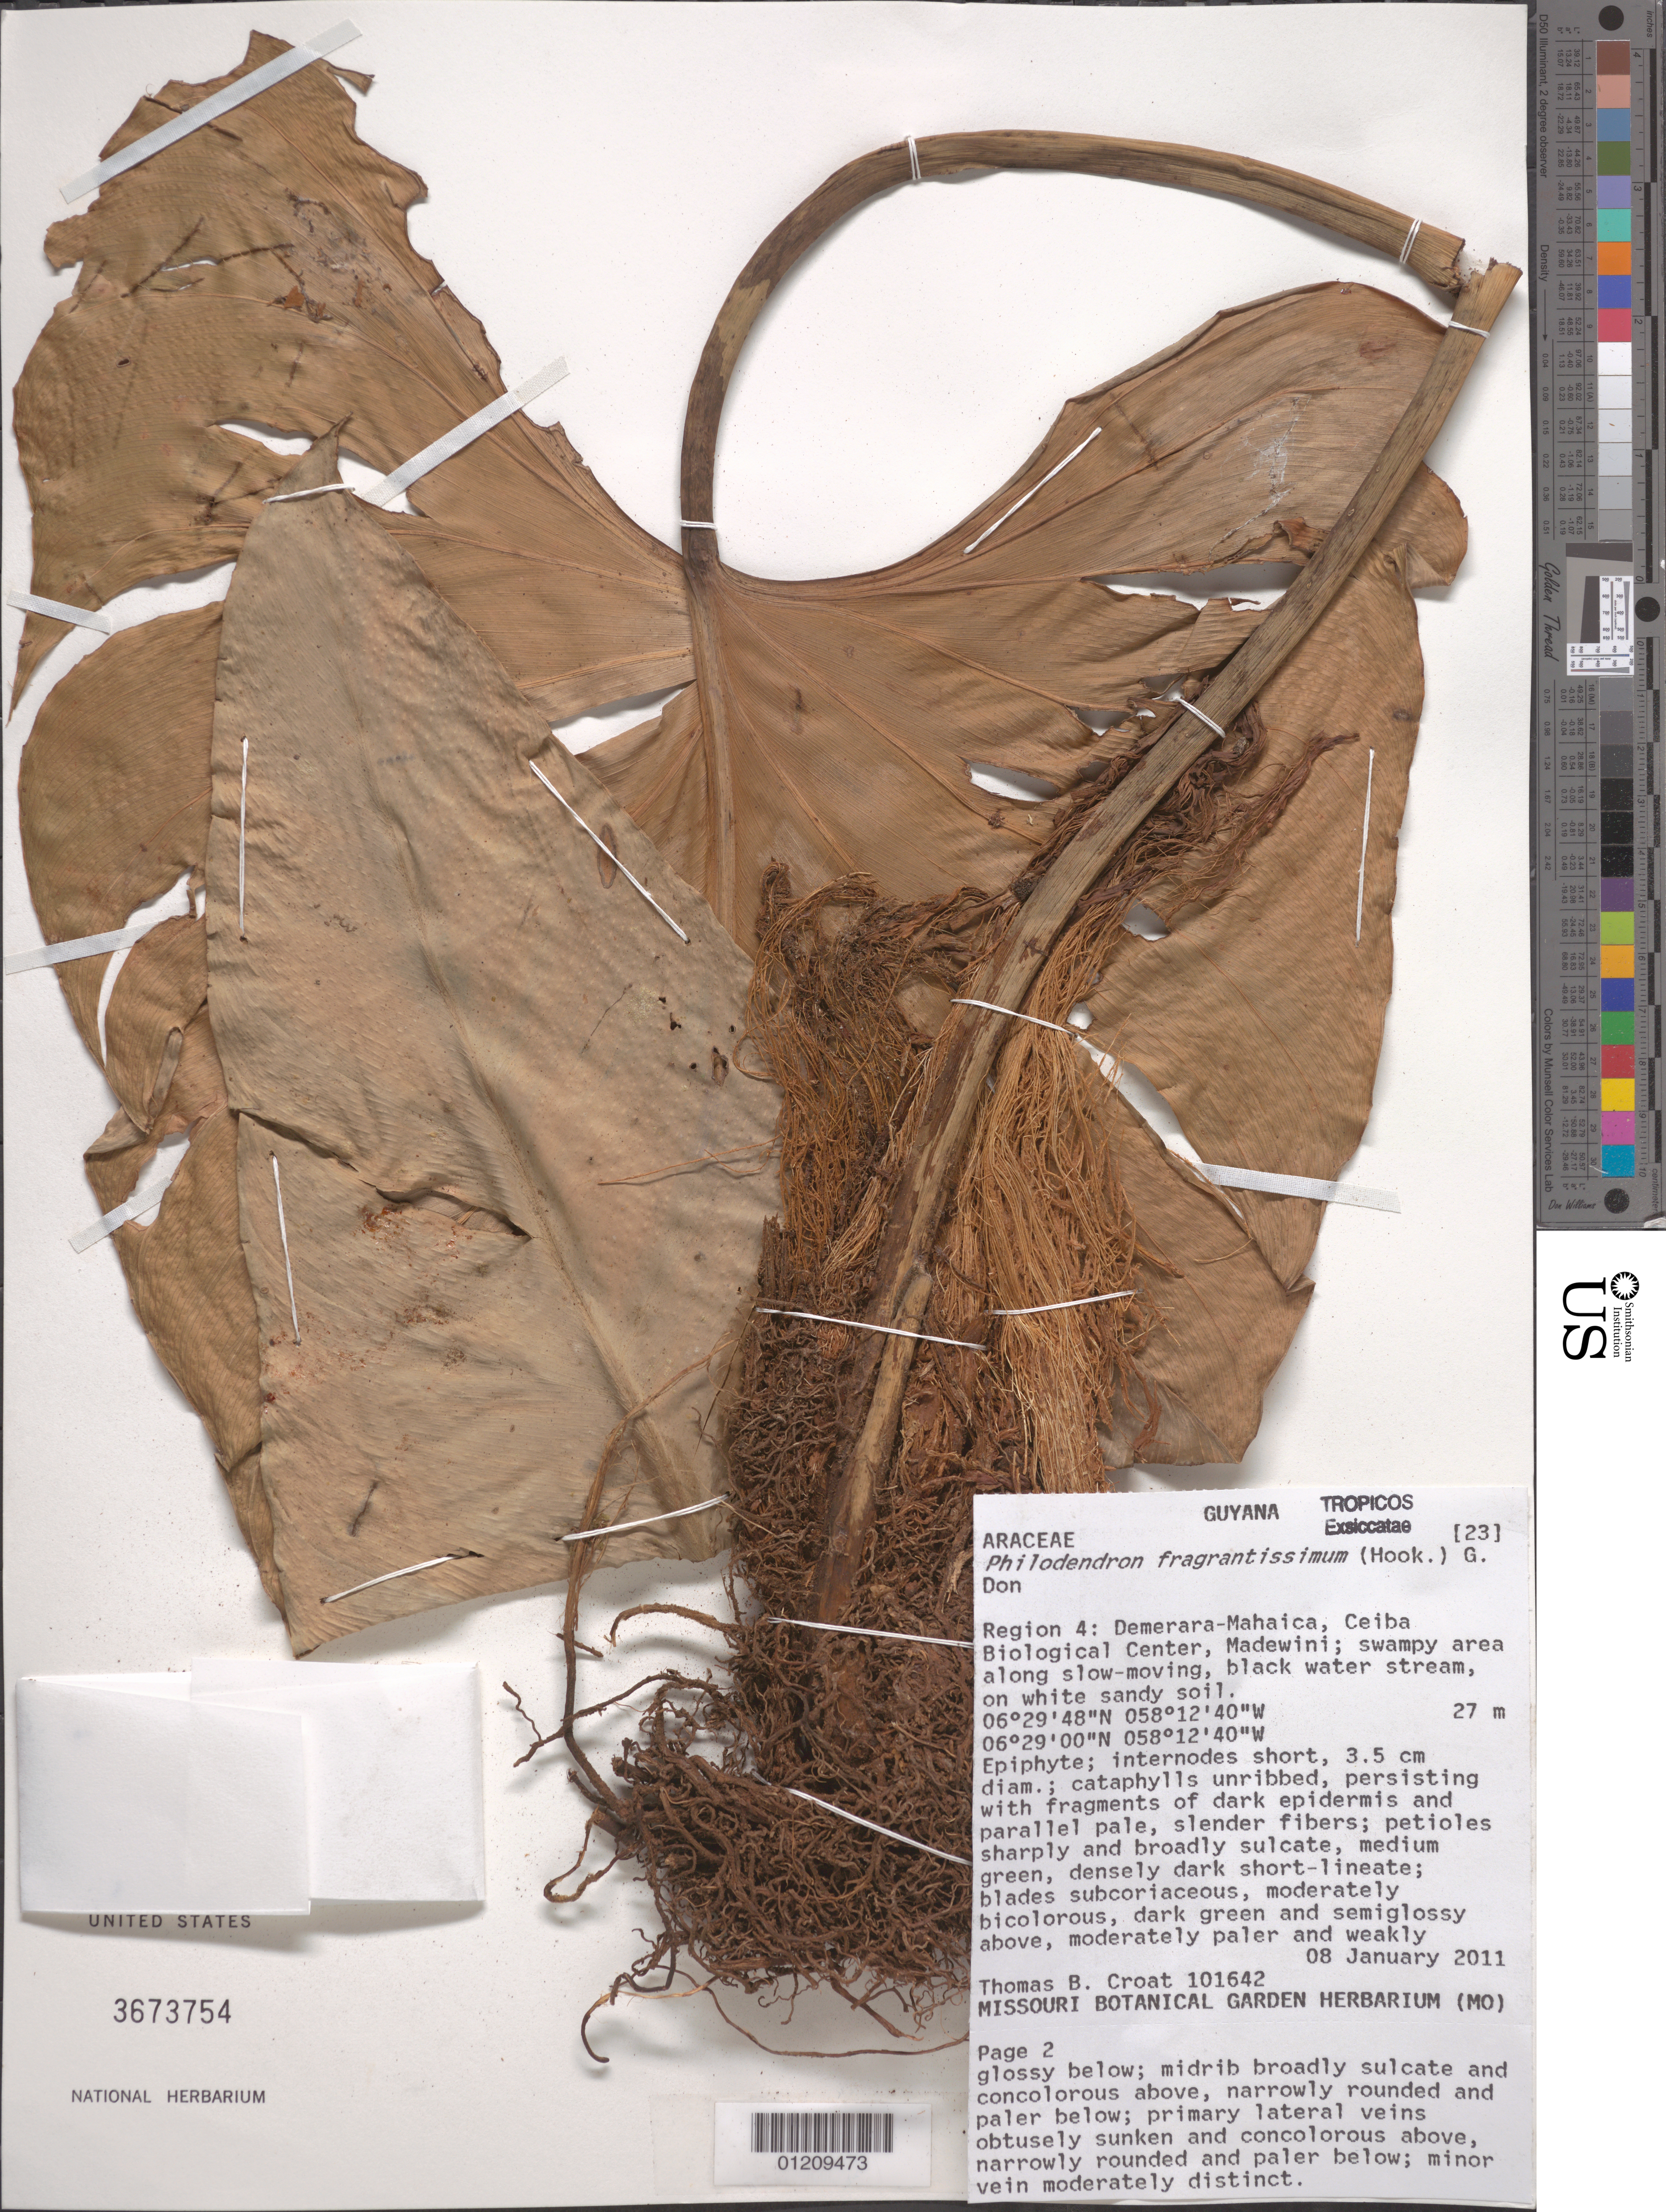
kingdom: Plantae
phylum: Tracheophyta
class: Liliopsida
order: Alismatales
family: Araceae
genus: Philodendron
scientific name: Philodendron fragrantissimum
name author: (G. Don) Kunth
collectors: T. B. Croat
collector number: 101642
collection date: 2011-01-08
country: Guyana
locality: Regioin 4: Dererara-Mahaica, Ceiba Biological Center, Madewini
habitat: Swampy area along slow-moving, black water stream, on white sandy soil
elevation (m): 27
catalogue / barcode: US 3673754